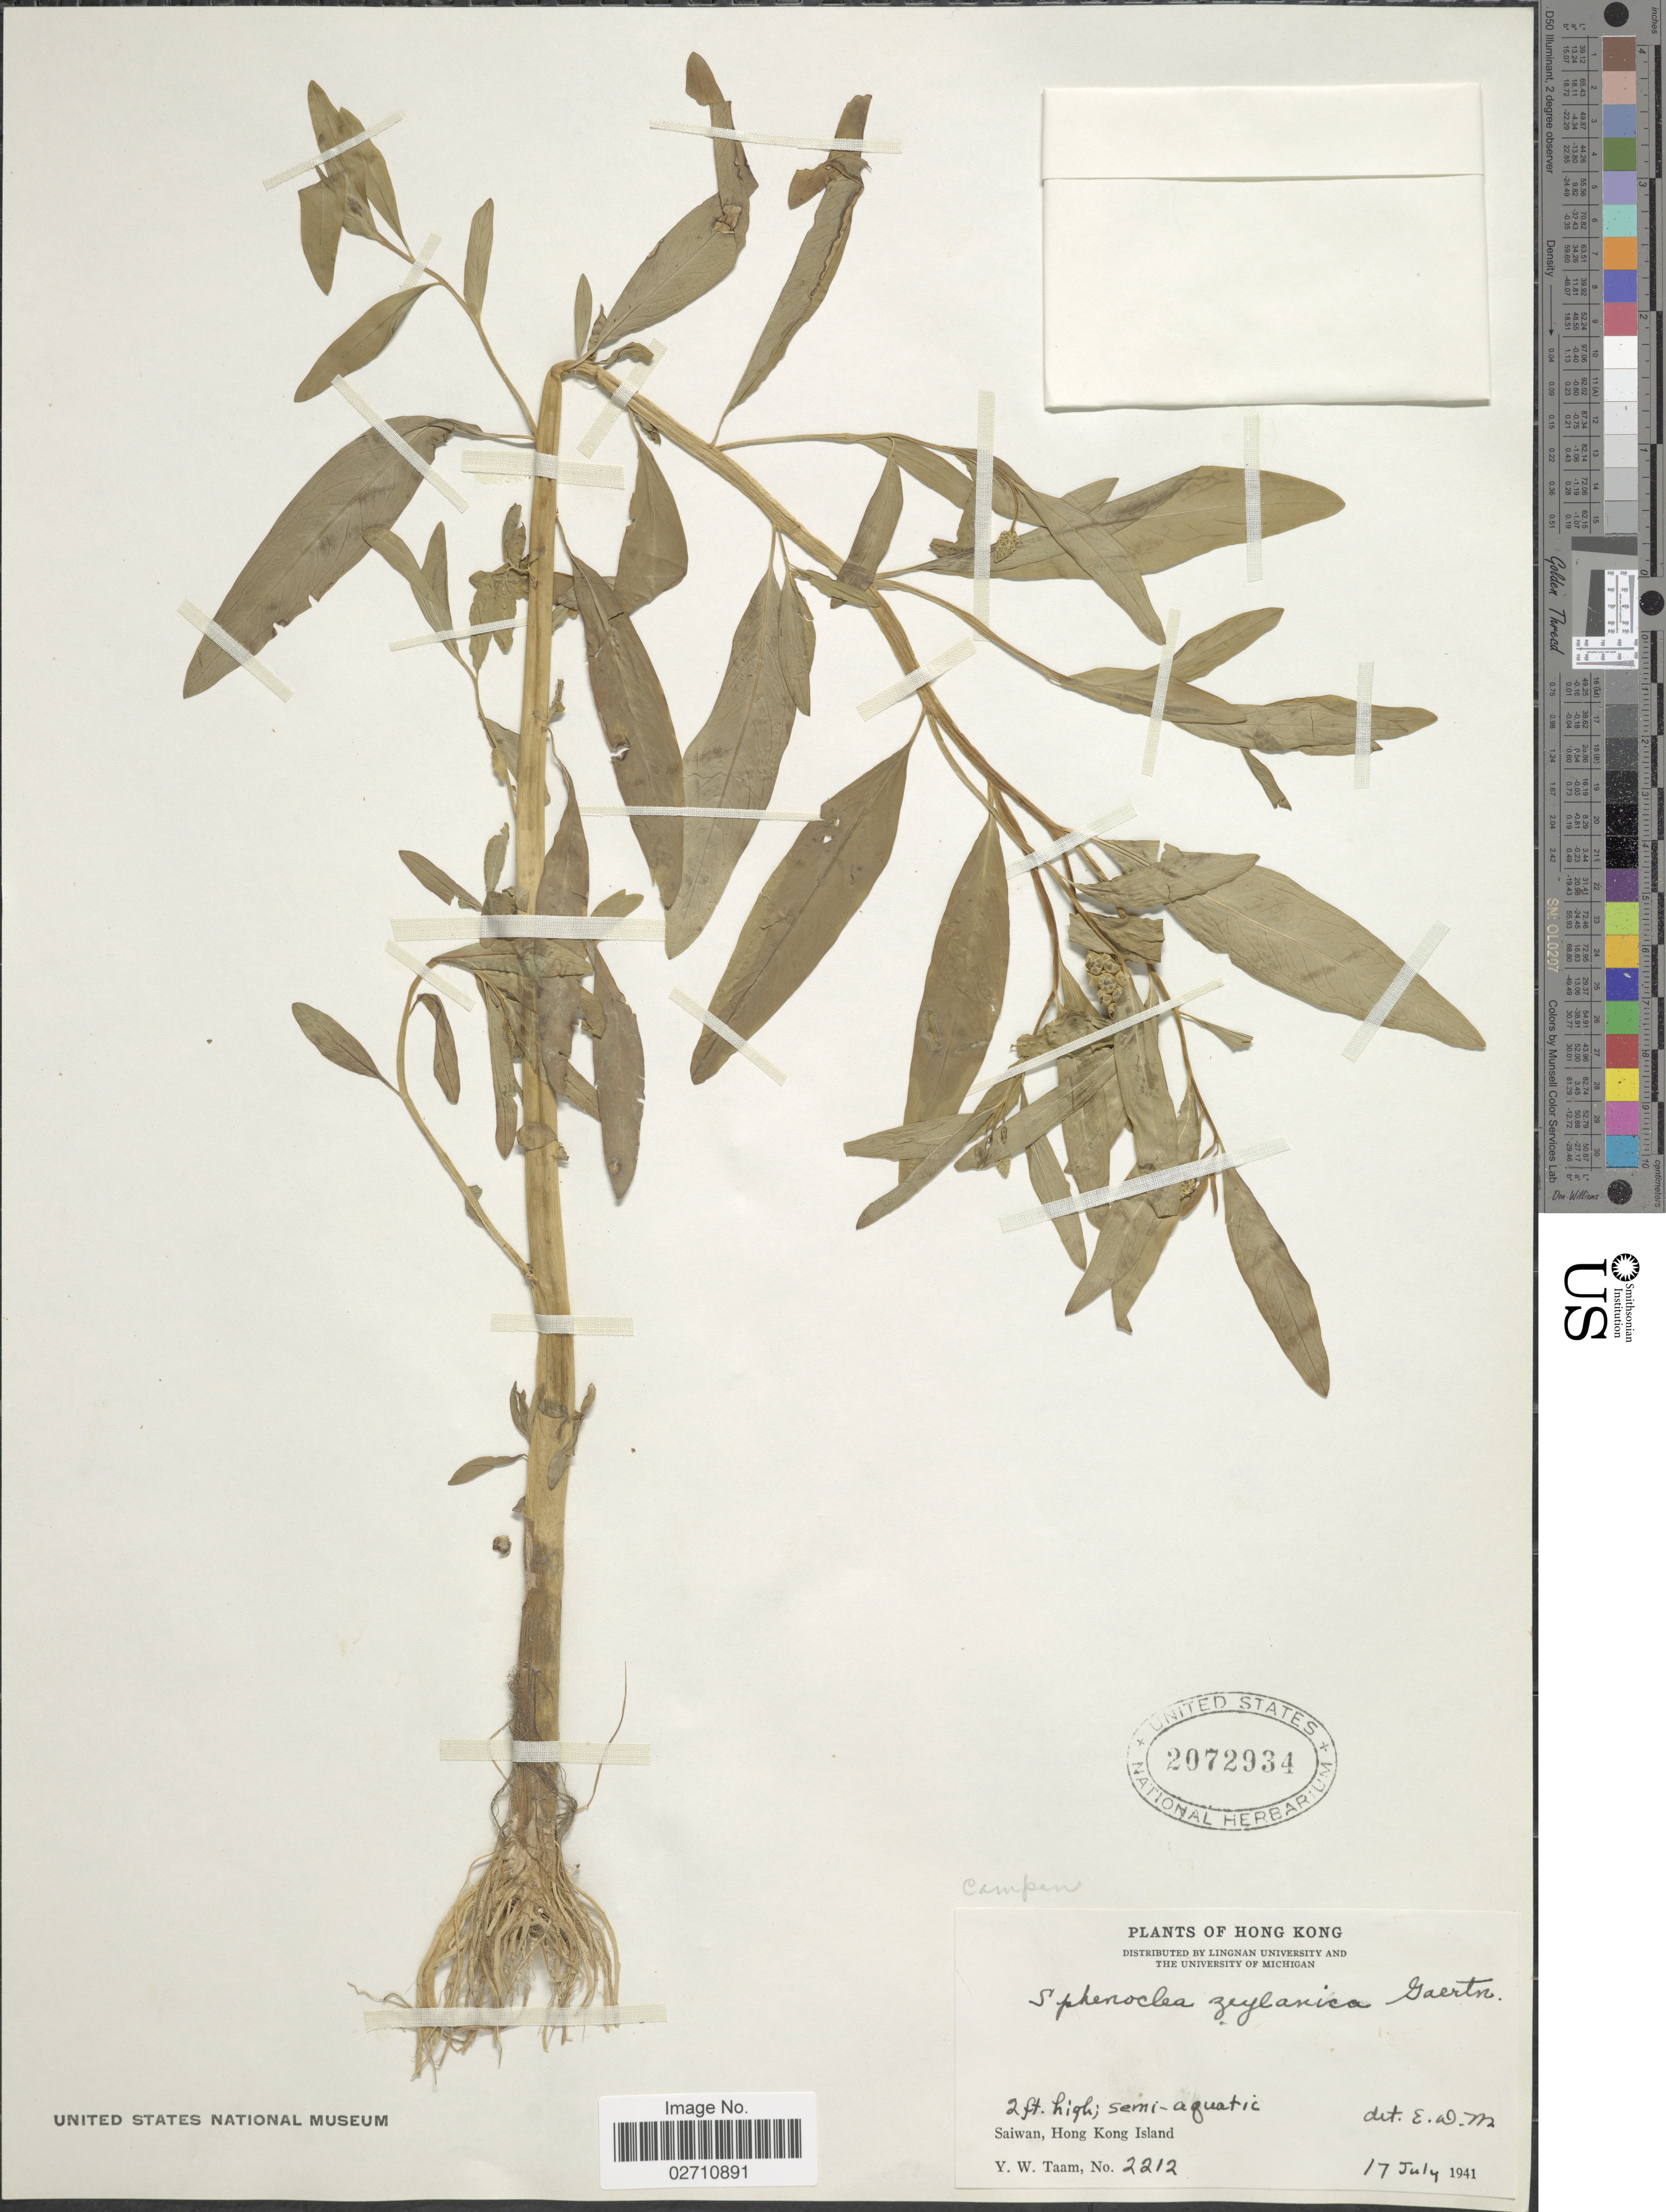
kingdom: Plantae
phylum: Tracheophyta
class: Magnoliopsida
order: Solanales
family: Sphenocleaceae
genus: Sphenoclea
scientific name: Sphenoclea zeylanica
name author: Gaertn.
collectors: Y. W. Taam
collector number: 2212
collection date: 1941-07-17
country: China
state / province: Hong Kong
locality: Saiwan, Hong Kong Island.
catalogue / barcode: US 2072934